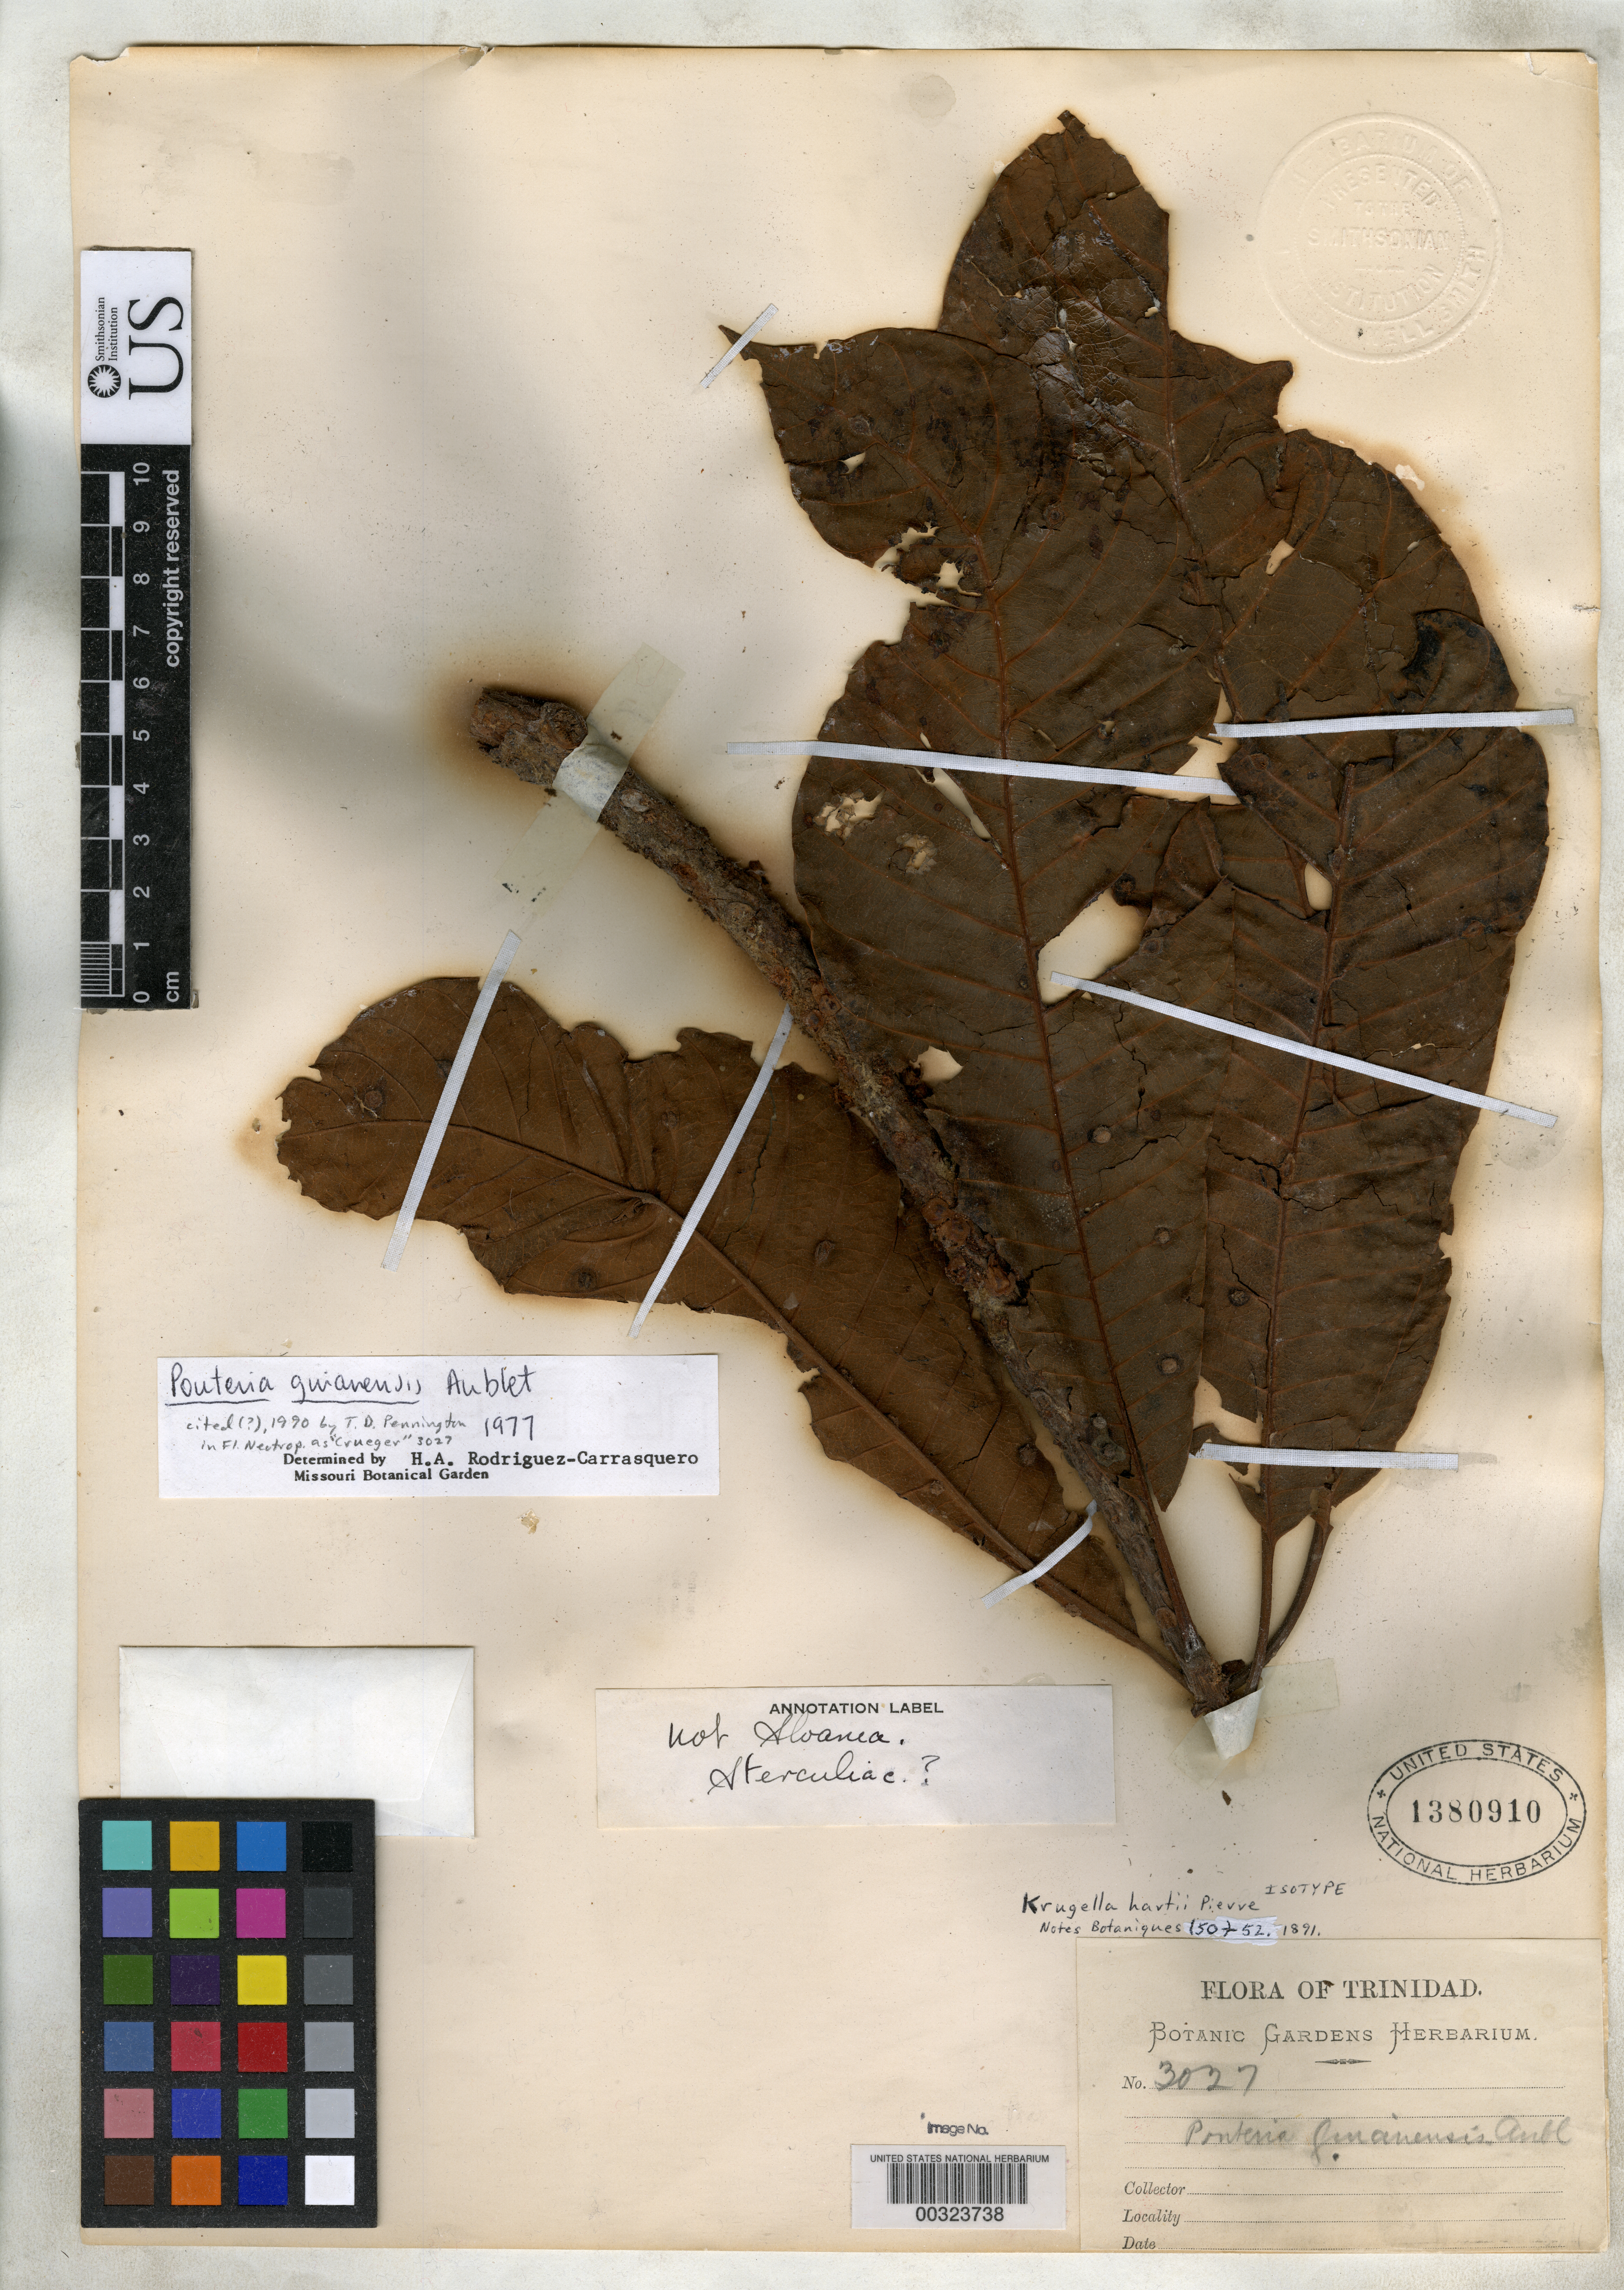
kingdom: Plantae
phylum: Tracheophyta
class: Magnoliopsida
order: Ericales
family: Sapotaceae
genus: Krugella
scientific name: Krugella hartii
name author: Pierre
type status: Isotype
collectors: H. Crueger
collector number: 3027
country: Trinidad and Tobago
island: Trinidad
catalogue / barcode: US 1380910